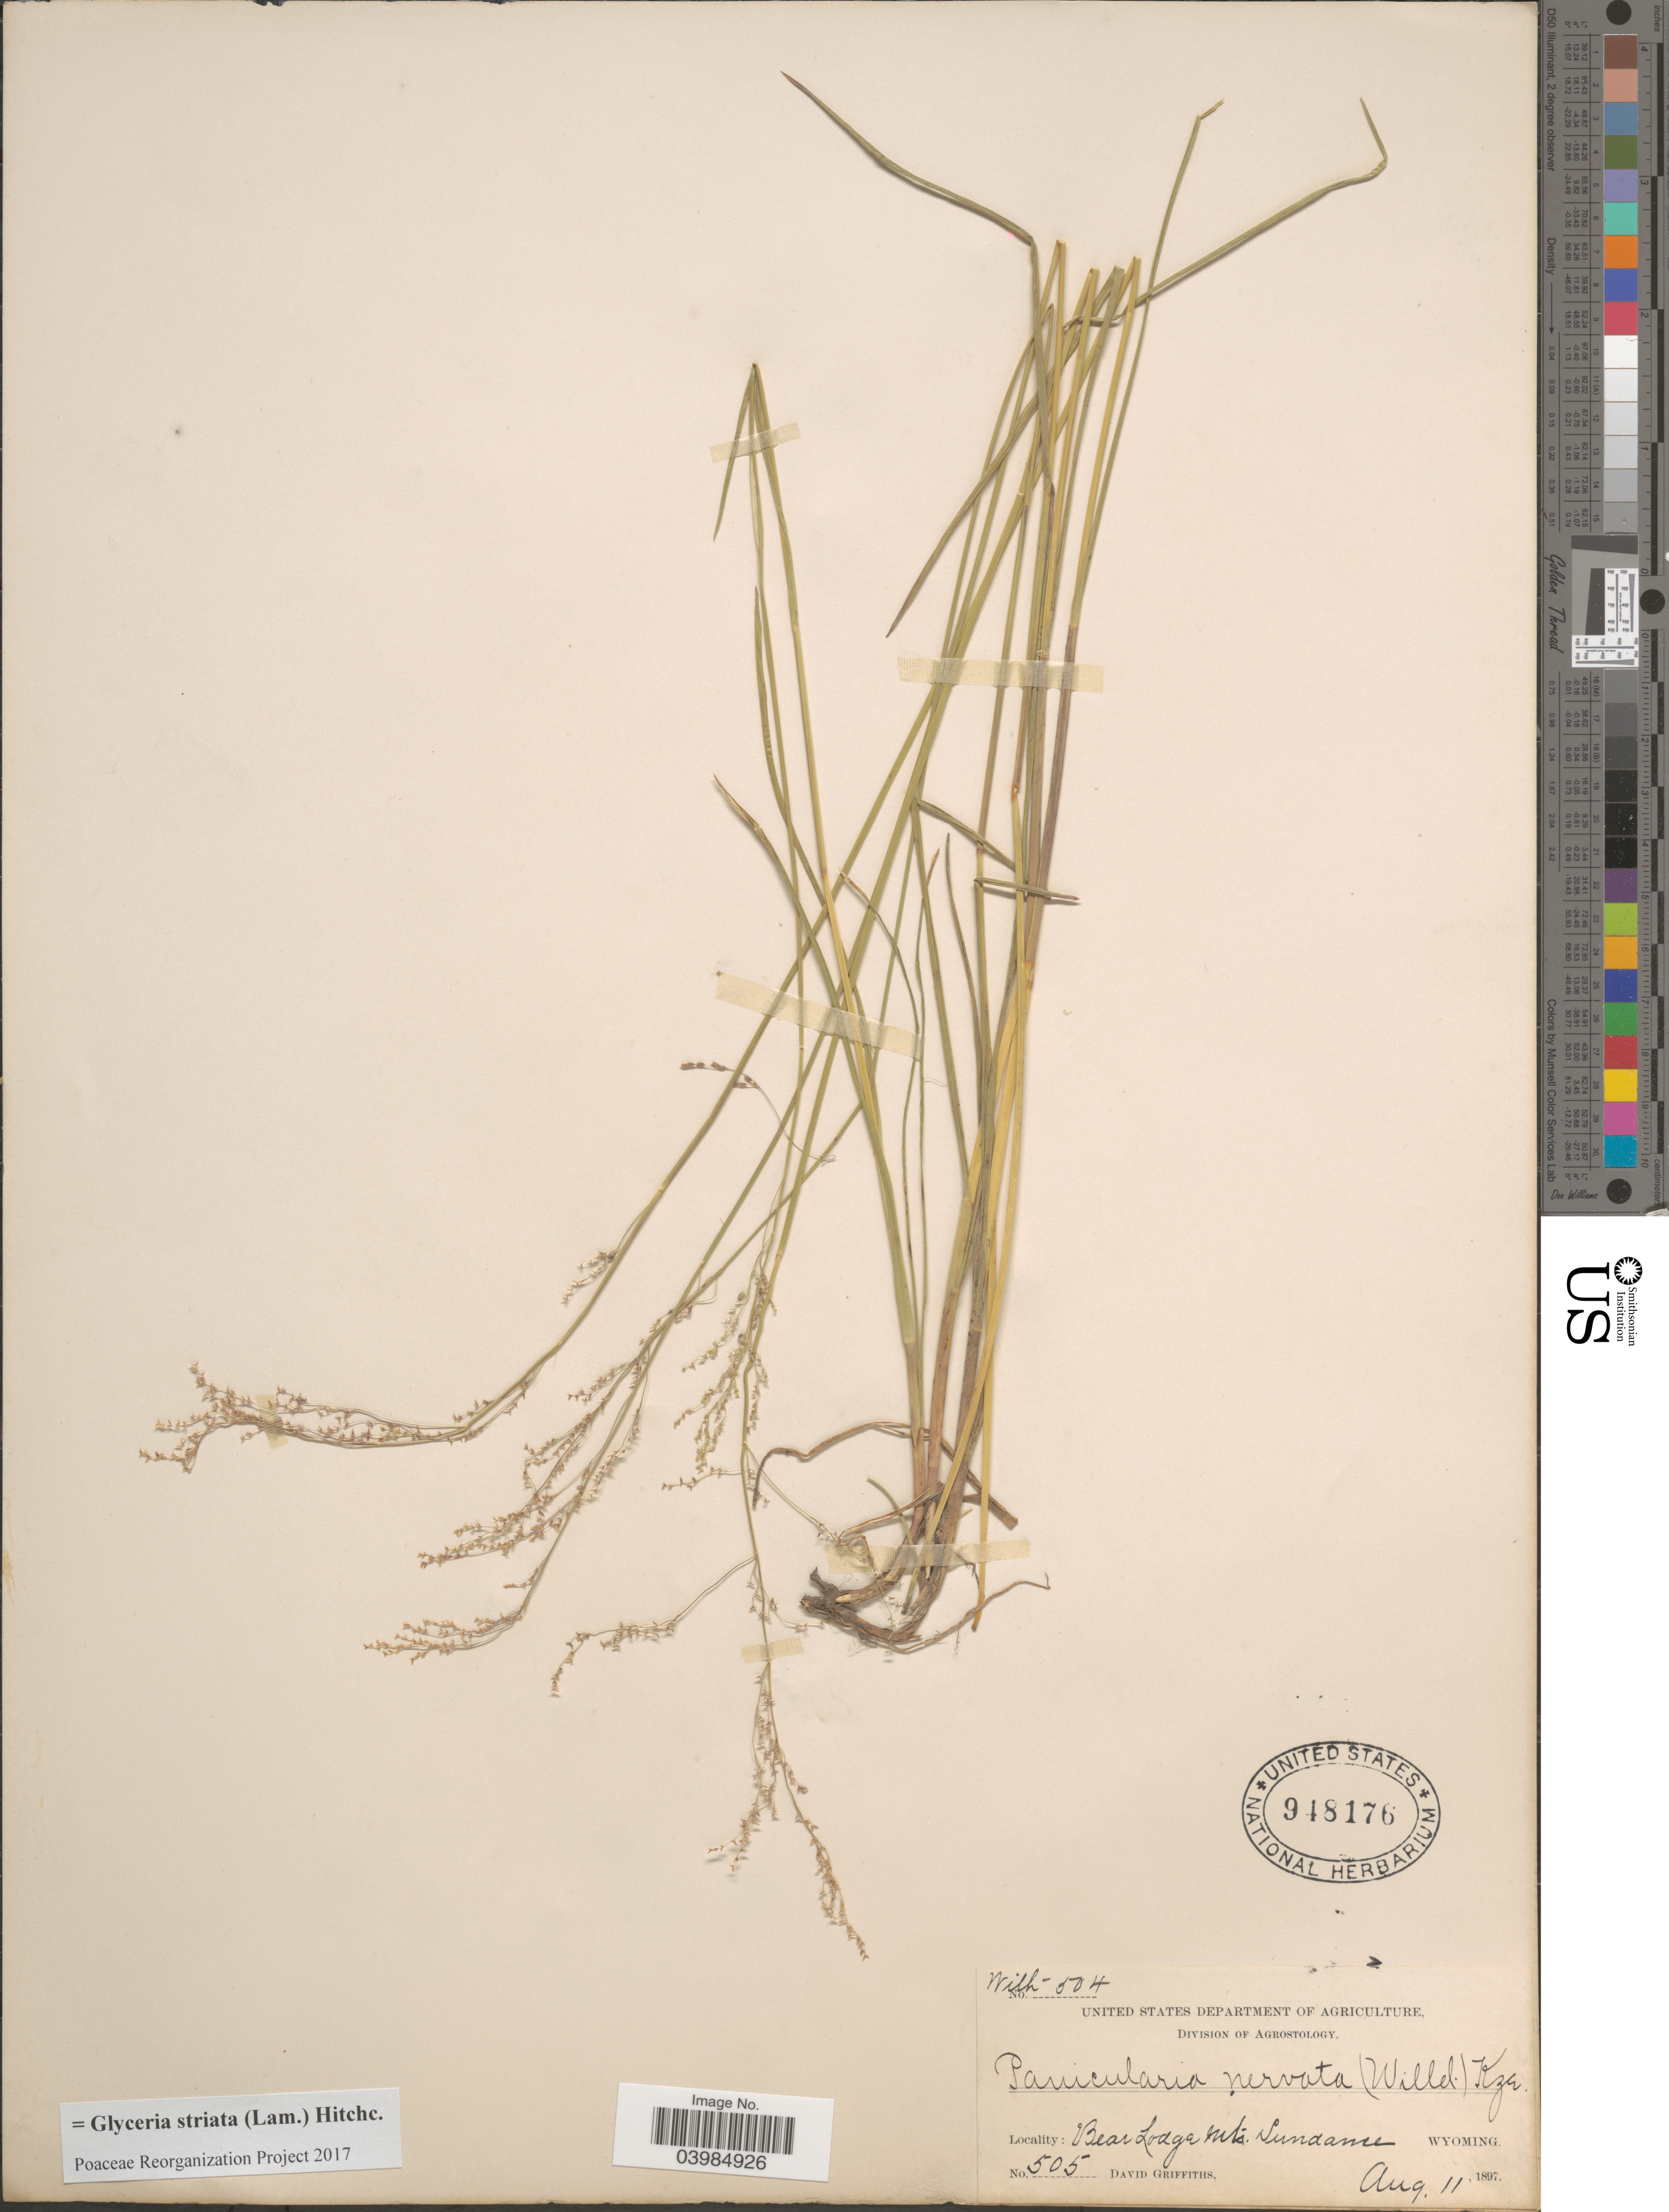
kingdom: Plantae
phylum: Tracheophyta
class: Liliopsida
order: Poales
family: Poaceae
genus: Glyceria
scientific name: Glyceria striata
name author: (Lam.) Hitchc.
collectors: D. Griffiths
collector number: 505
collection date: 1897-08-11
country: United States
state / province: Wyoming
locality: Bear Lodge Mts. Sundance.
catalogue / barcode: US 948176